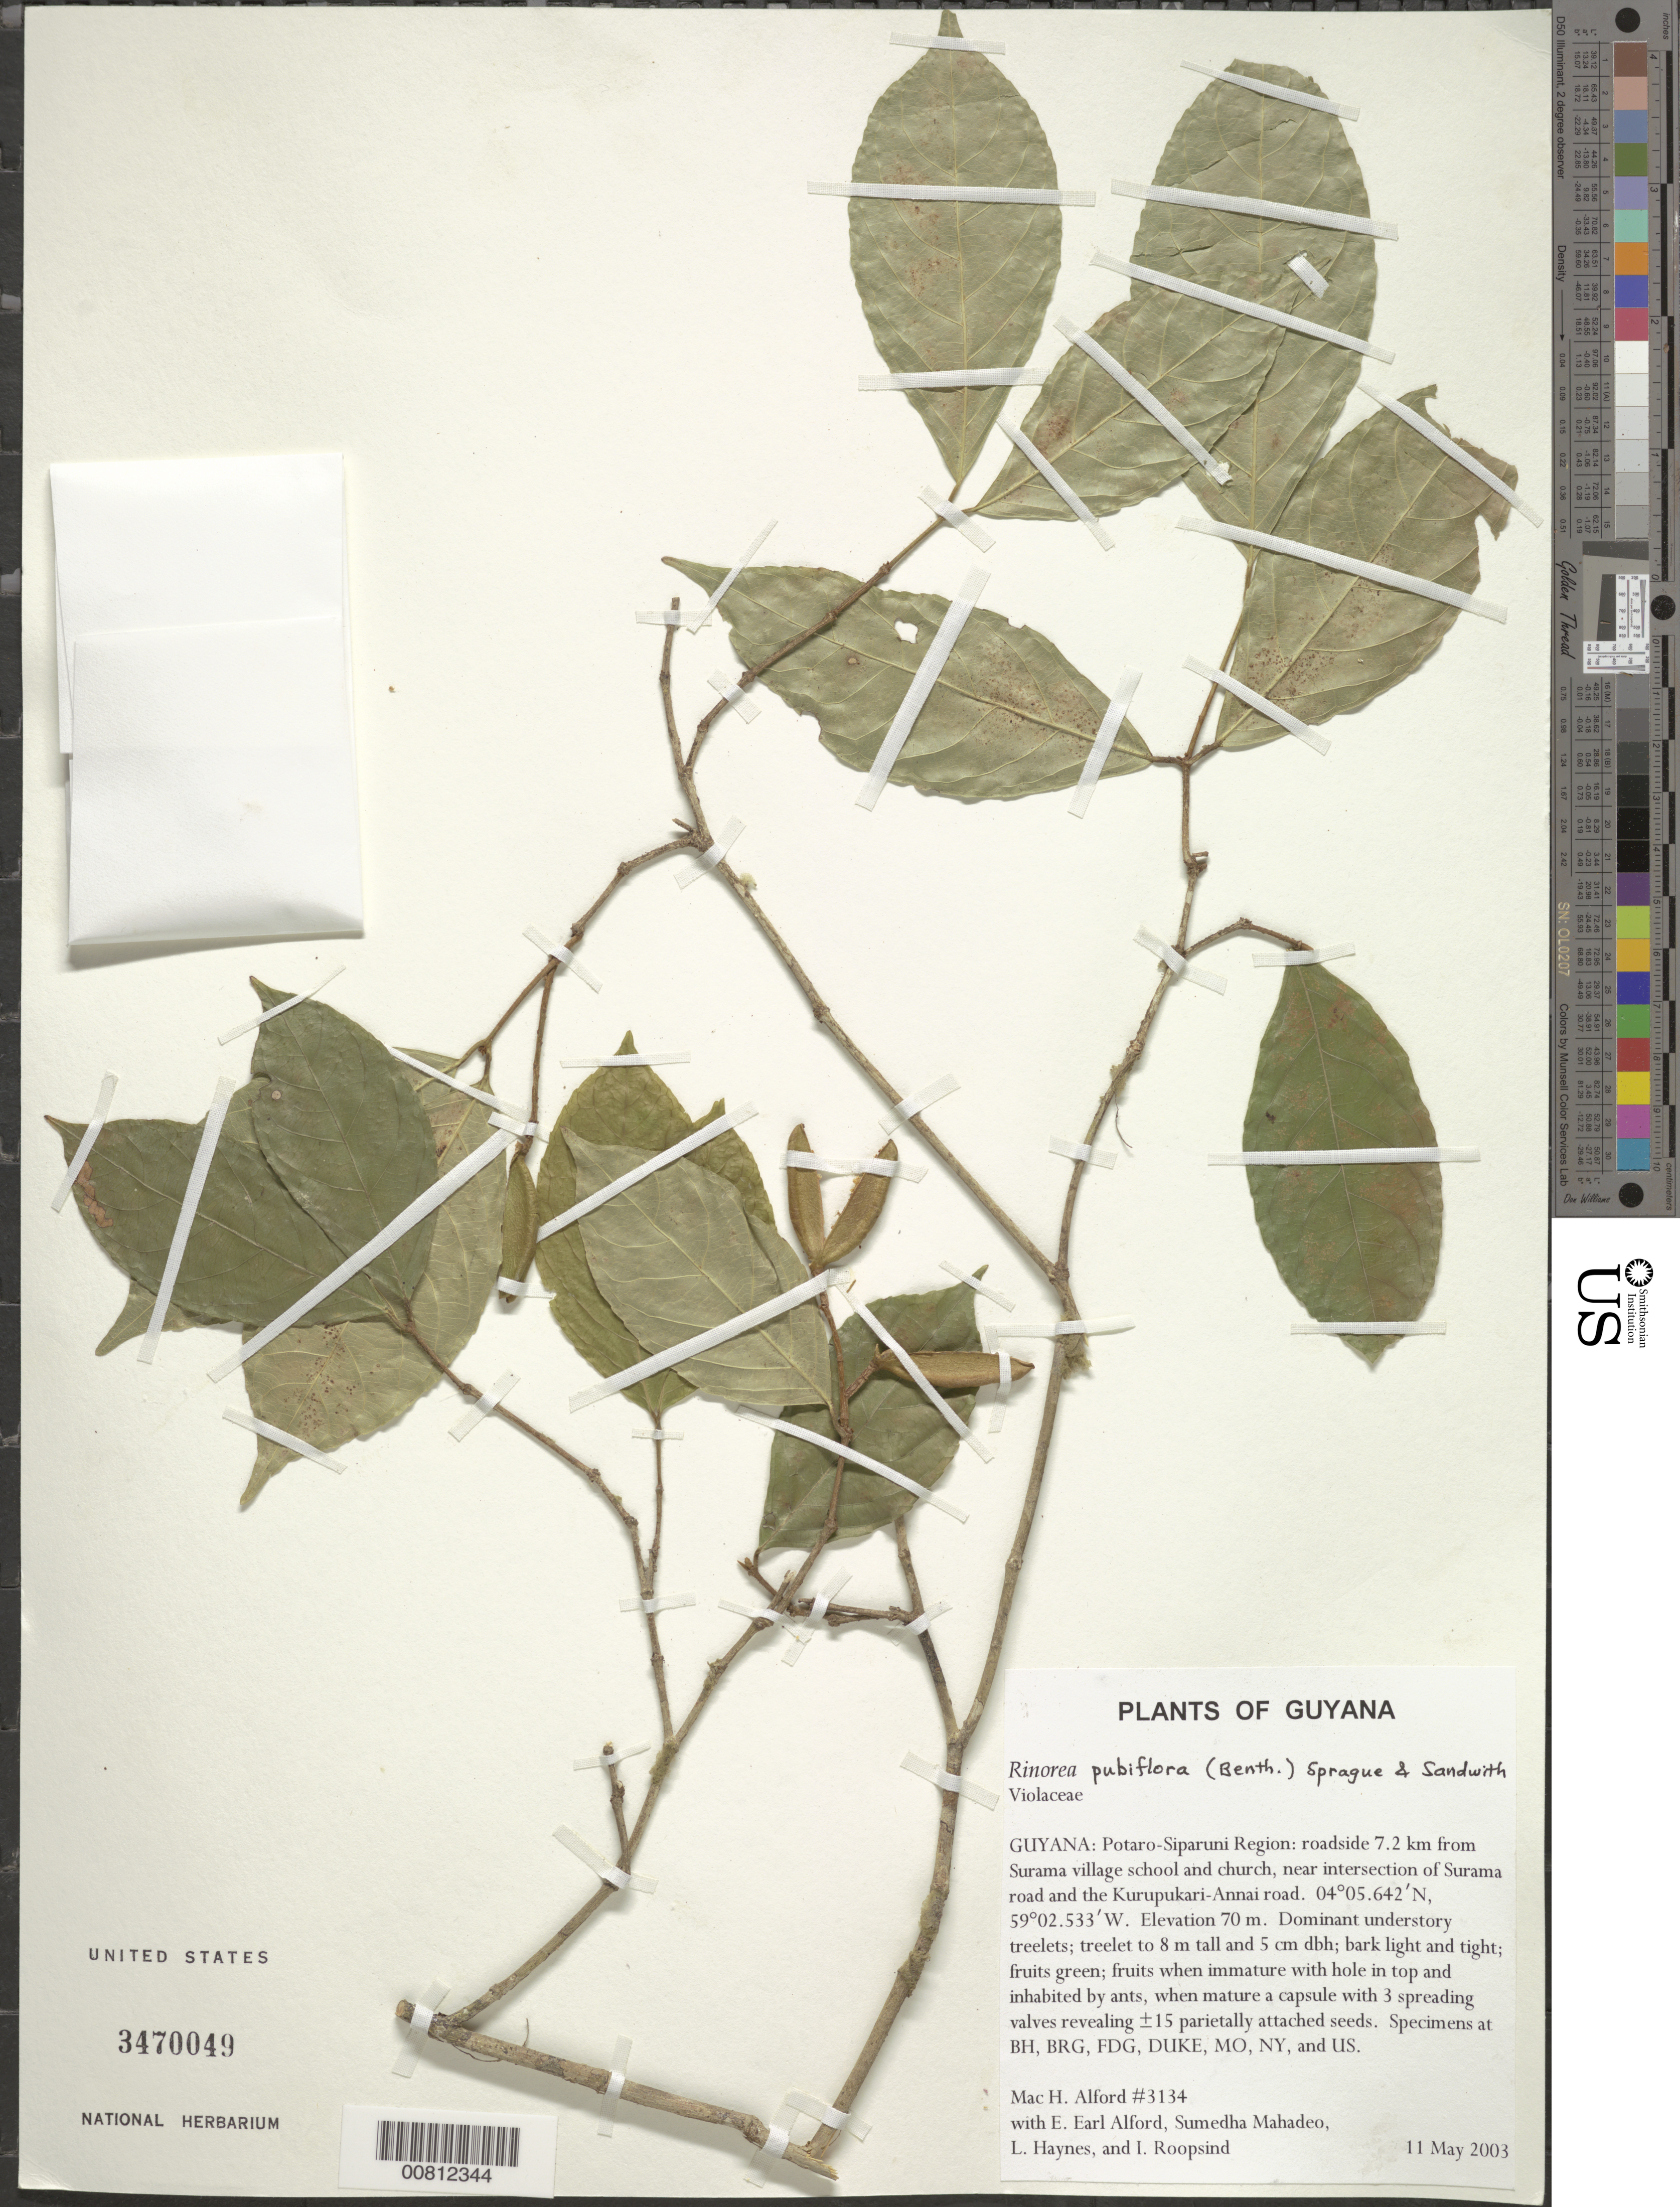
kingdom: Plantae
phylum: Tracheophyta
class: Magnoliopsida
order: Malpighiales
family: Violaceae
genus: Rinorea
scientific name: Rinorea pubiflora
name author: (Benth.) Sprague & Sandwith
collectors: M. H. Alford, E. Alford, S. Mahadeo, L. Haynes & I. Roopsind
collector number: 3134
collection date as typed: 11-May-03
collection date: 2003-05-11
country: Guyana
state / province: Potaro-Siparuni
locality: Surama Village, 7.2 km, near intersection of Surama road and the Kurupukari-Annai road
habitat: Roadside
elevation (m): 70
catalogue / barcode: US 3470049